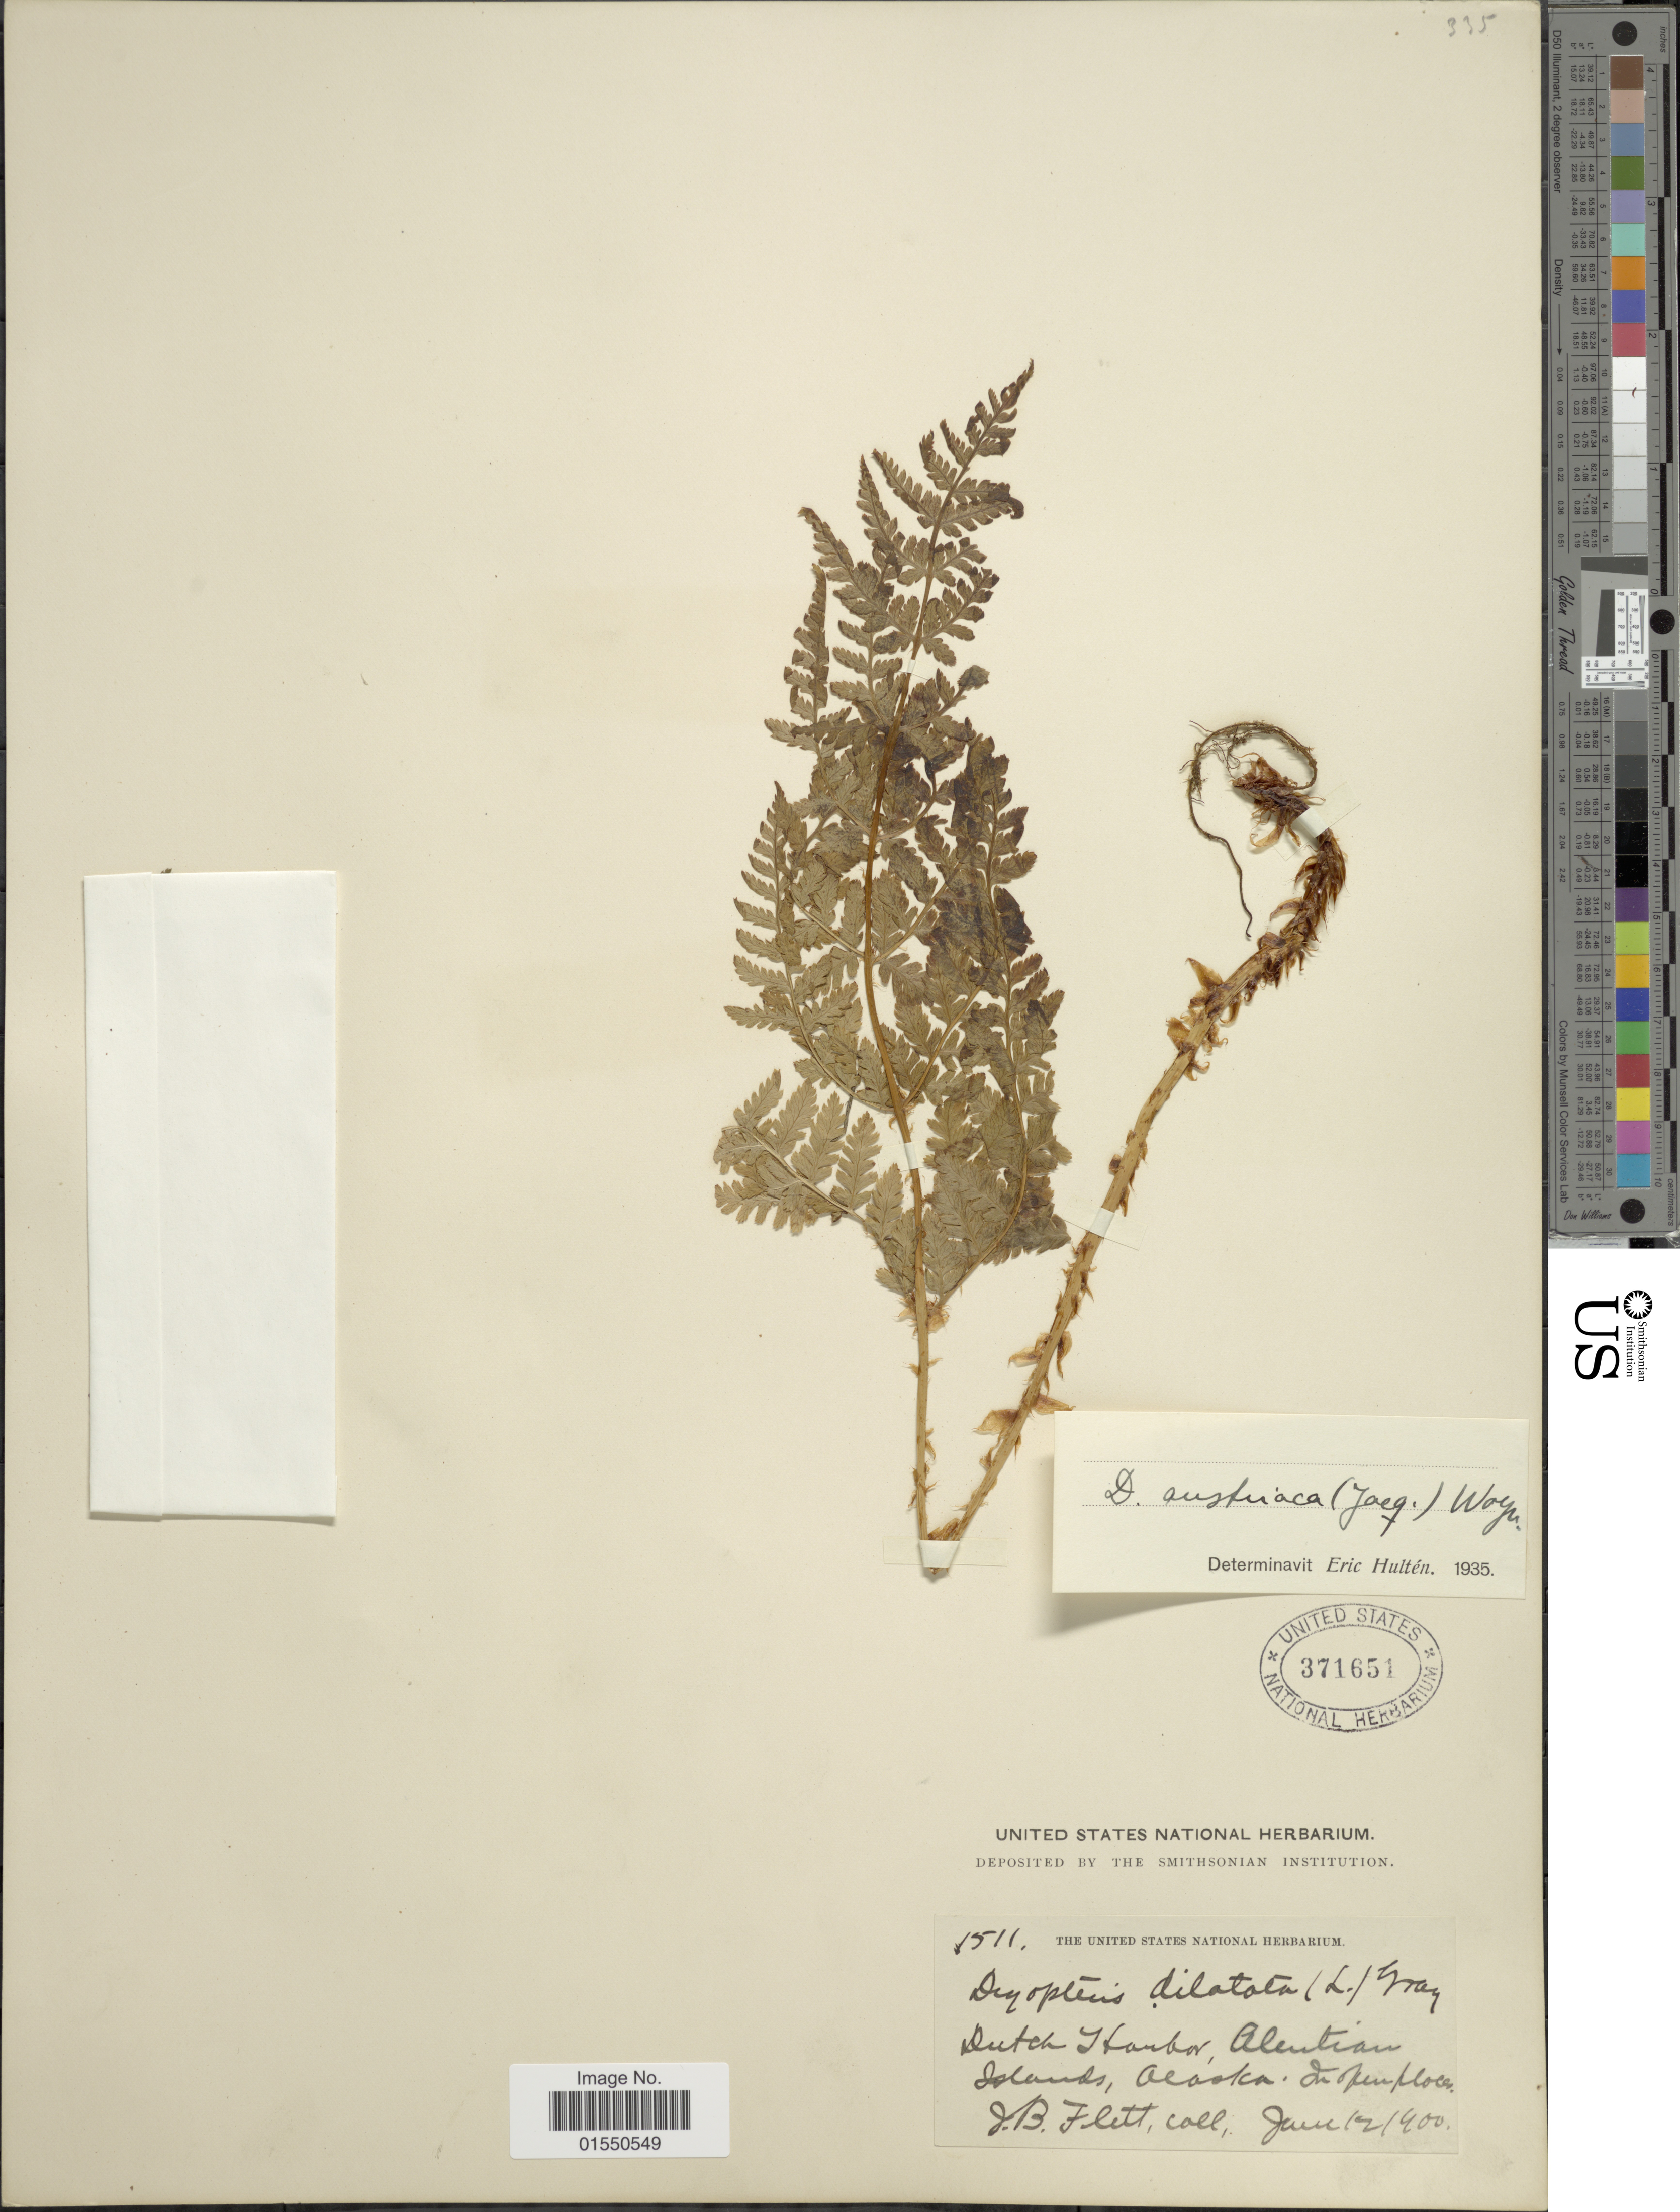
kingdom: Plantae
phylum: Tracheophyta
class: Polypodiopsida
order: Polypodiales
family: Dryopteridaceae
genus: Dryopteris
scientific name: Dryopteris expansa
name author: (C. Presl) Fraser-Jenk. & Jermy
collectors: J. Flett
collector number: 1511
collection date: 1900-06-12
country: United States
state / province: Alaska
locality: Dutch Harbor, Aleutian Islands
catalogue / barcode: US 371651